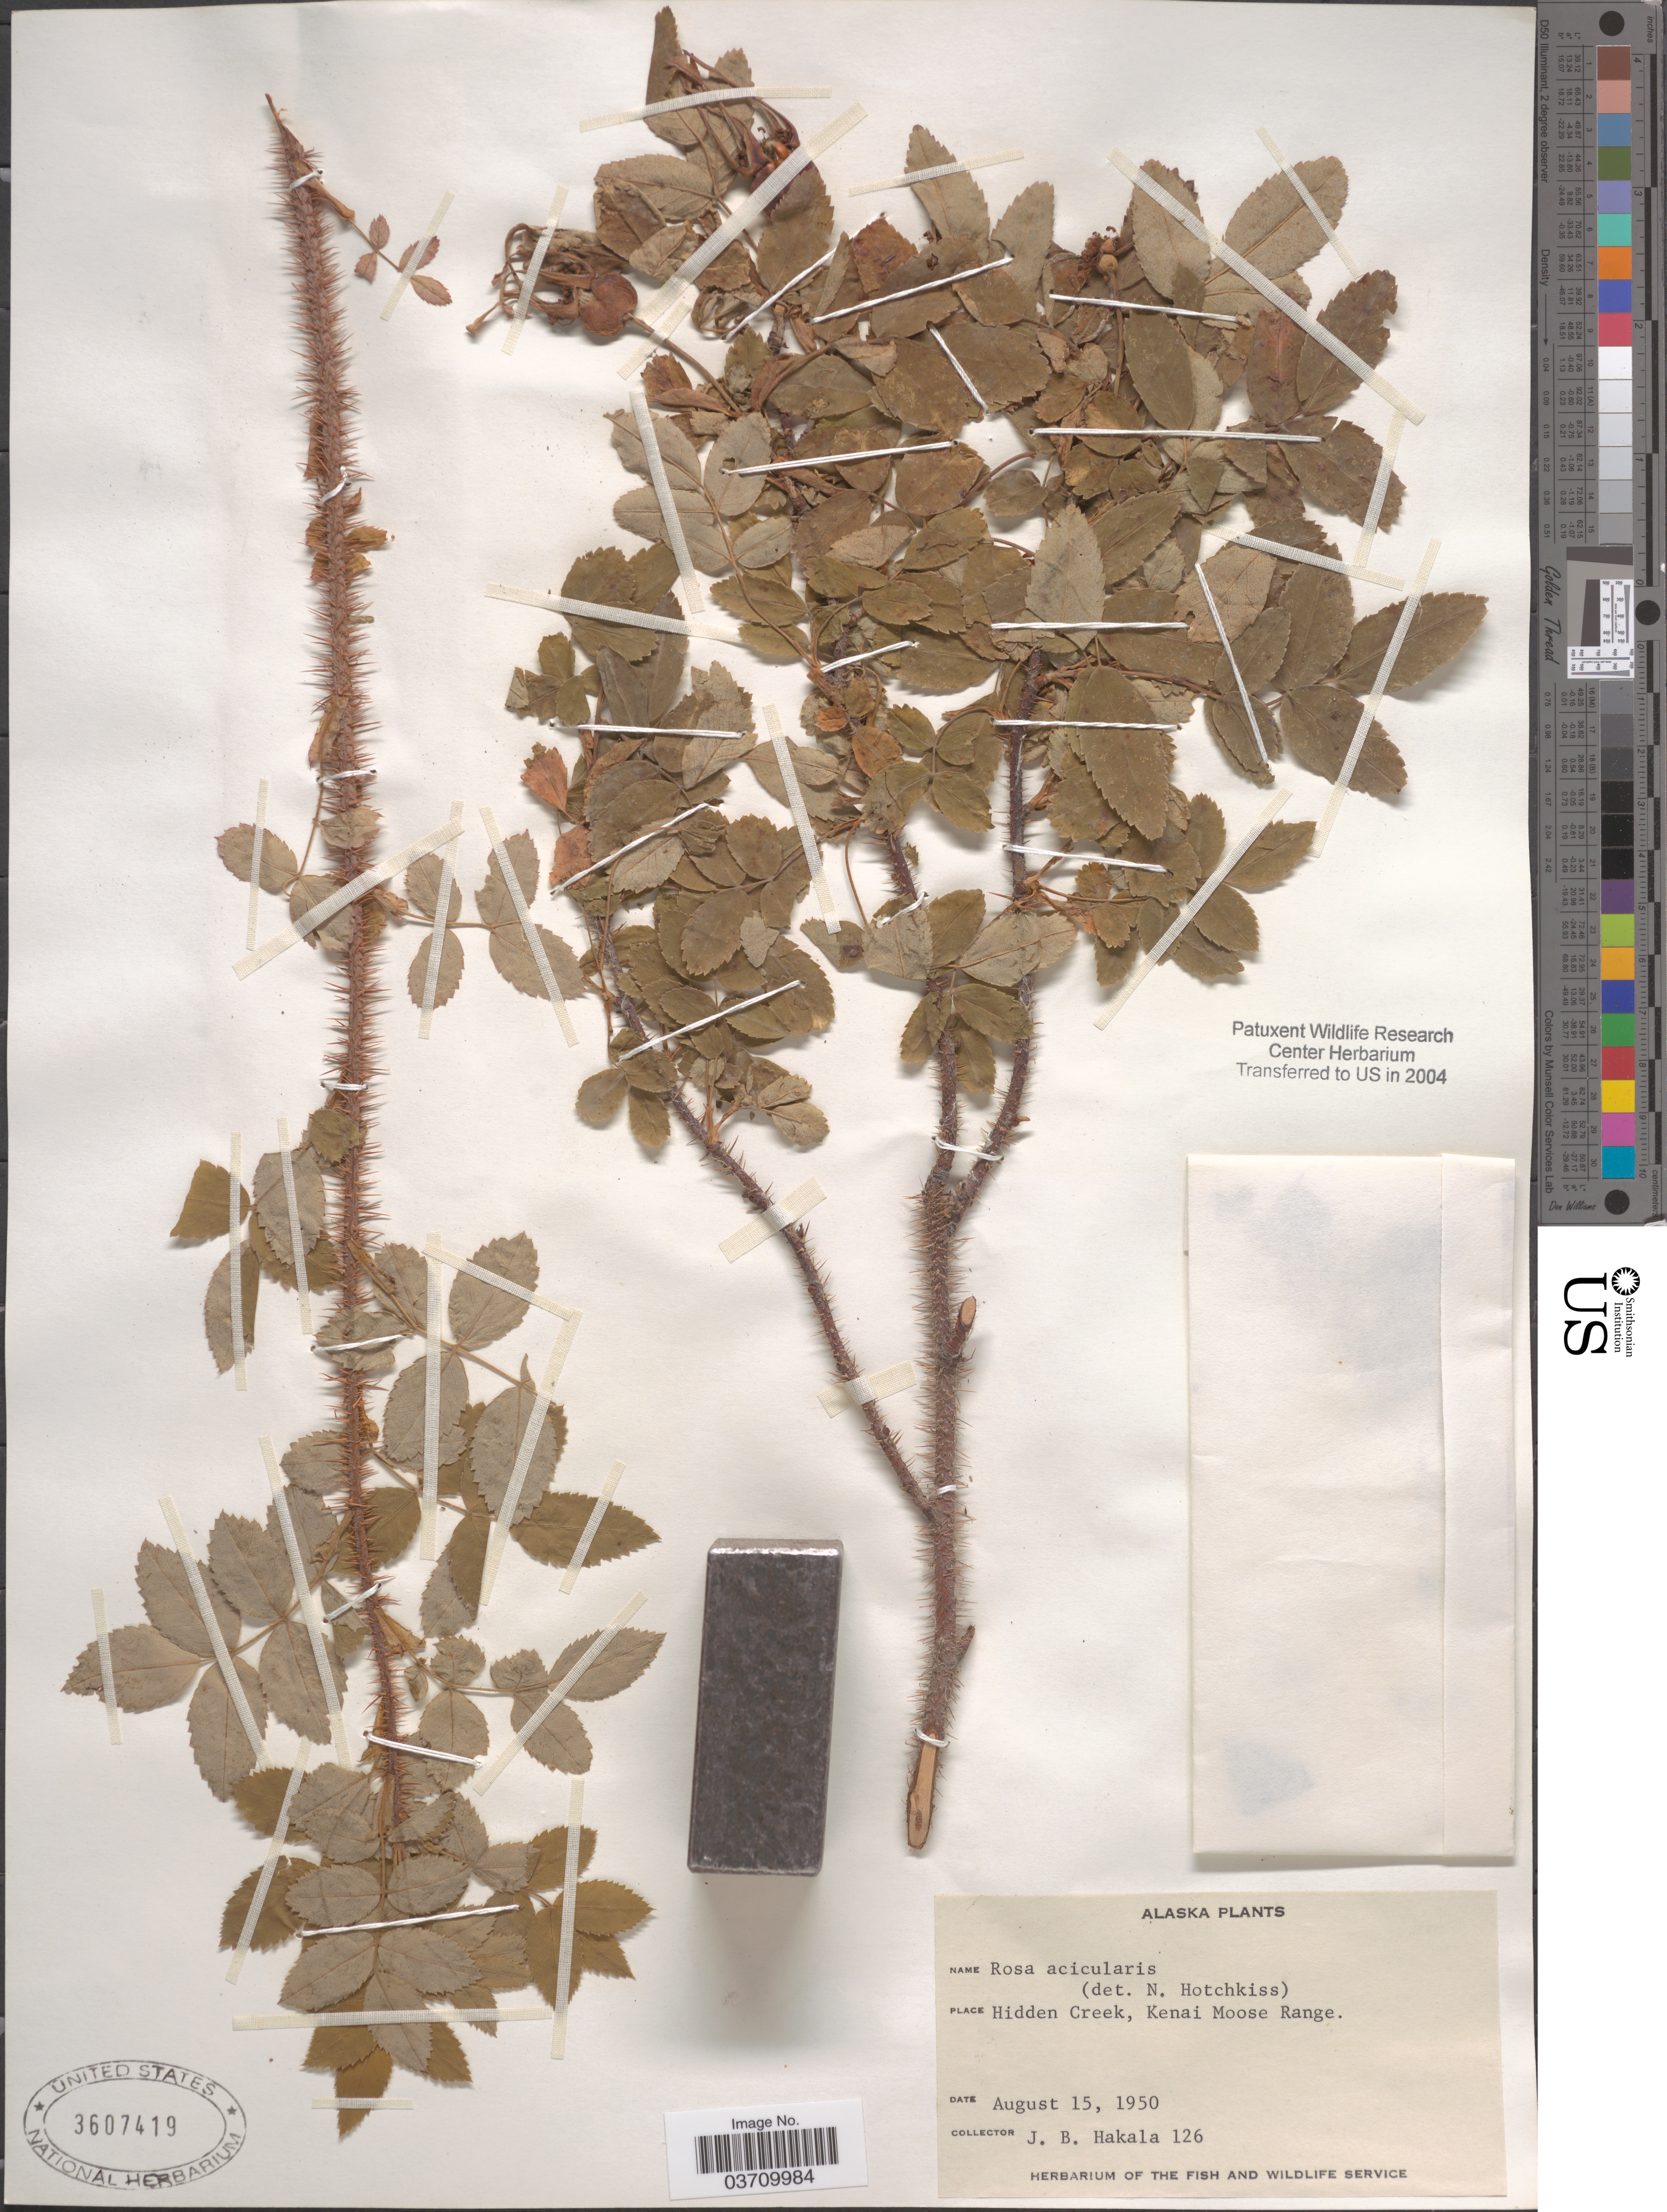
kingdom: Plantae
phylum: Tracheophyta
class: Magnoliopsida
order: Rosales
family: Rosaceae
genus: Rosa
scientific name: Rosa acicularis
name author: Lindl.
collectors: J. Hakala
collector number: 126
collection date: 1950-08-15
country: United States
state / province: Alaska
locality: Hidden Creek, Kenai Moose Range.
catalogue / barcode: US 3607419